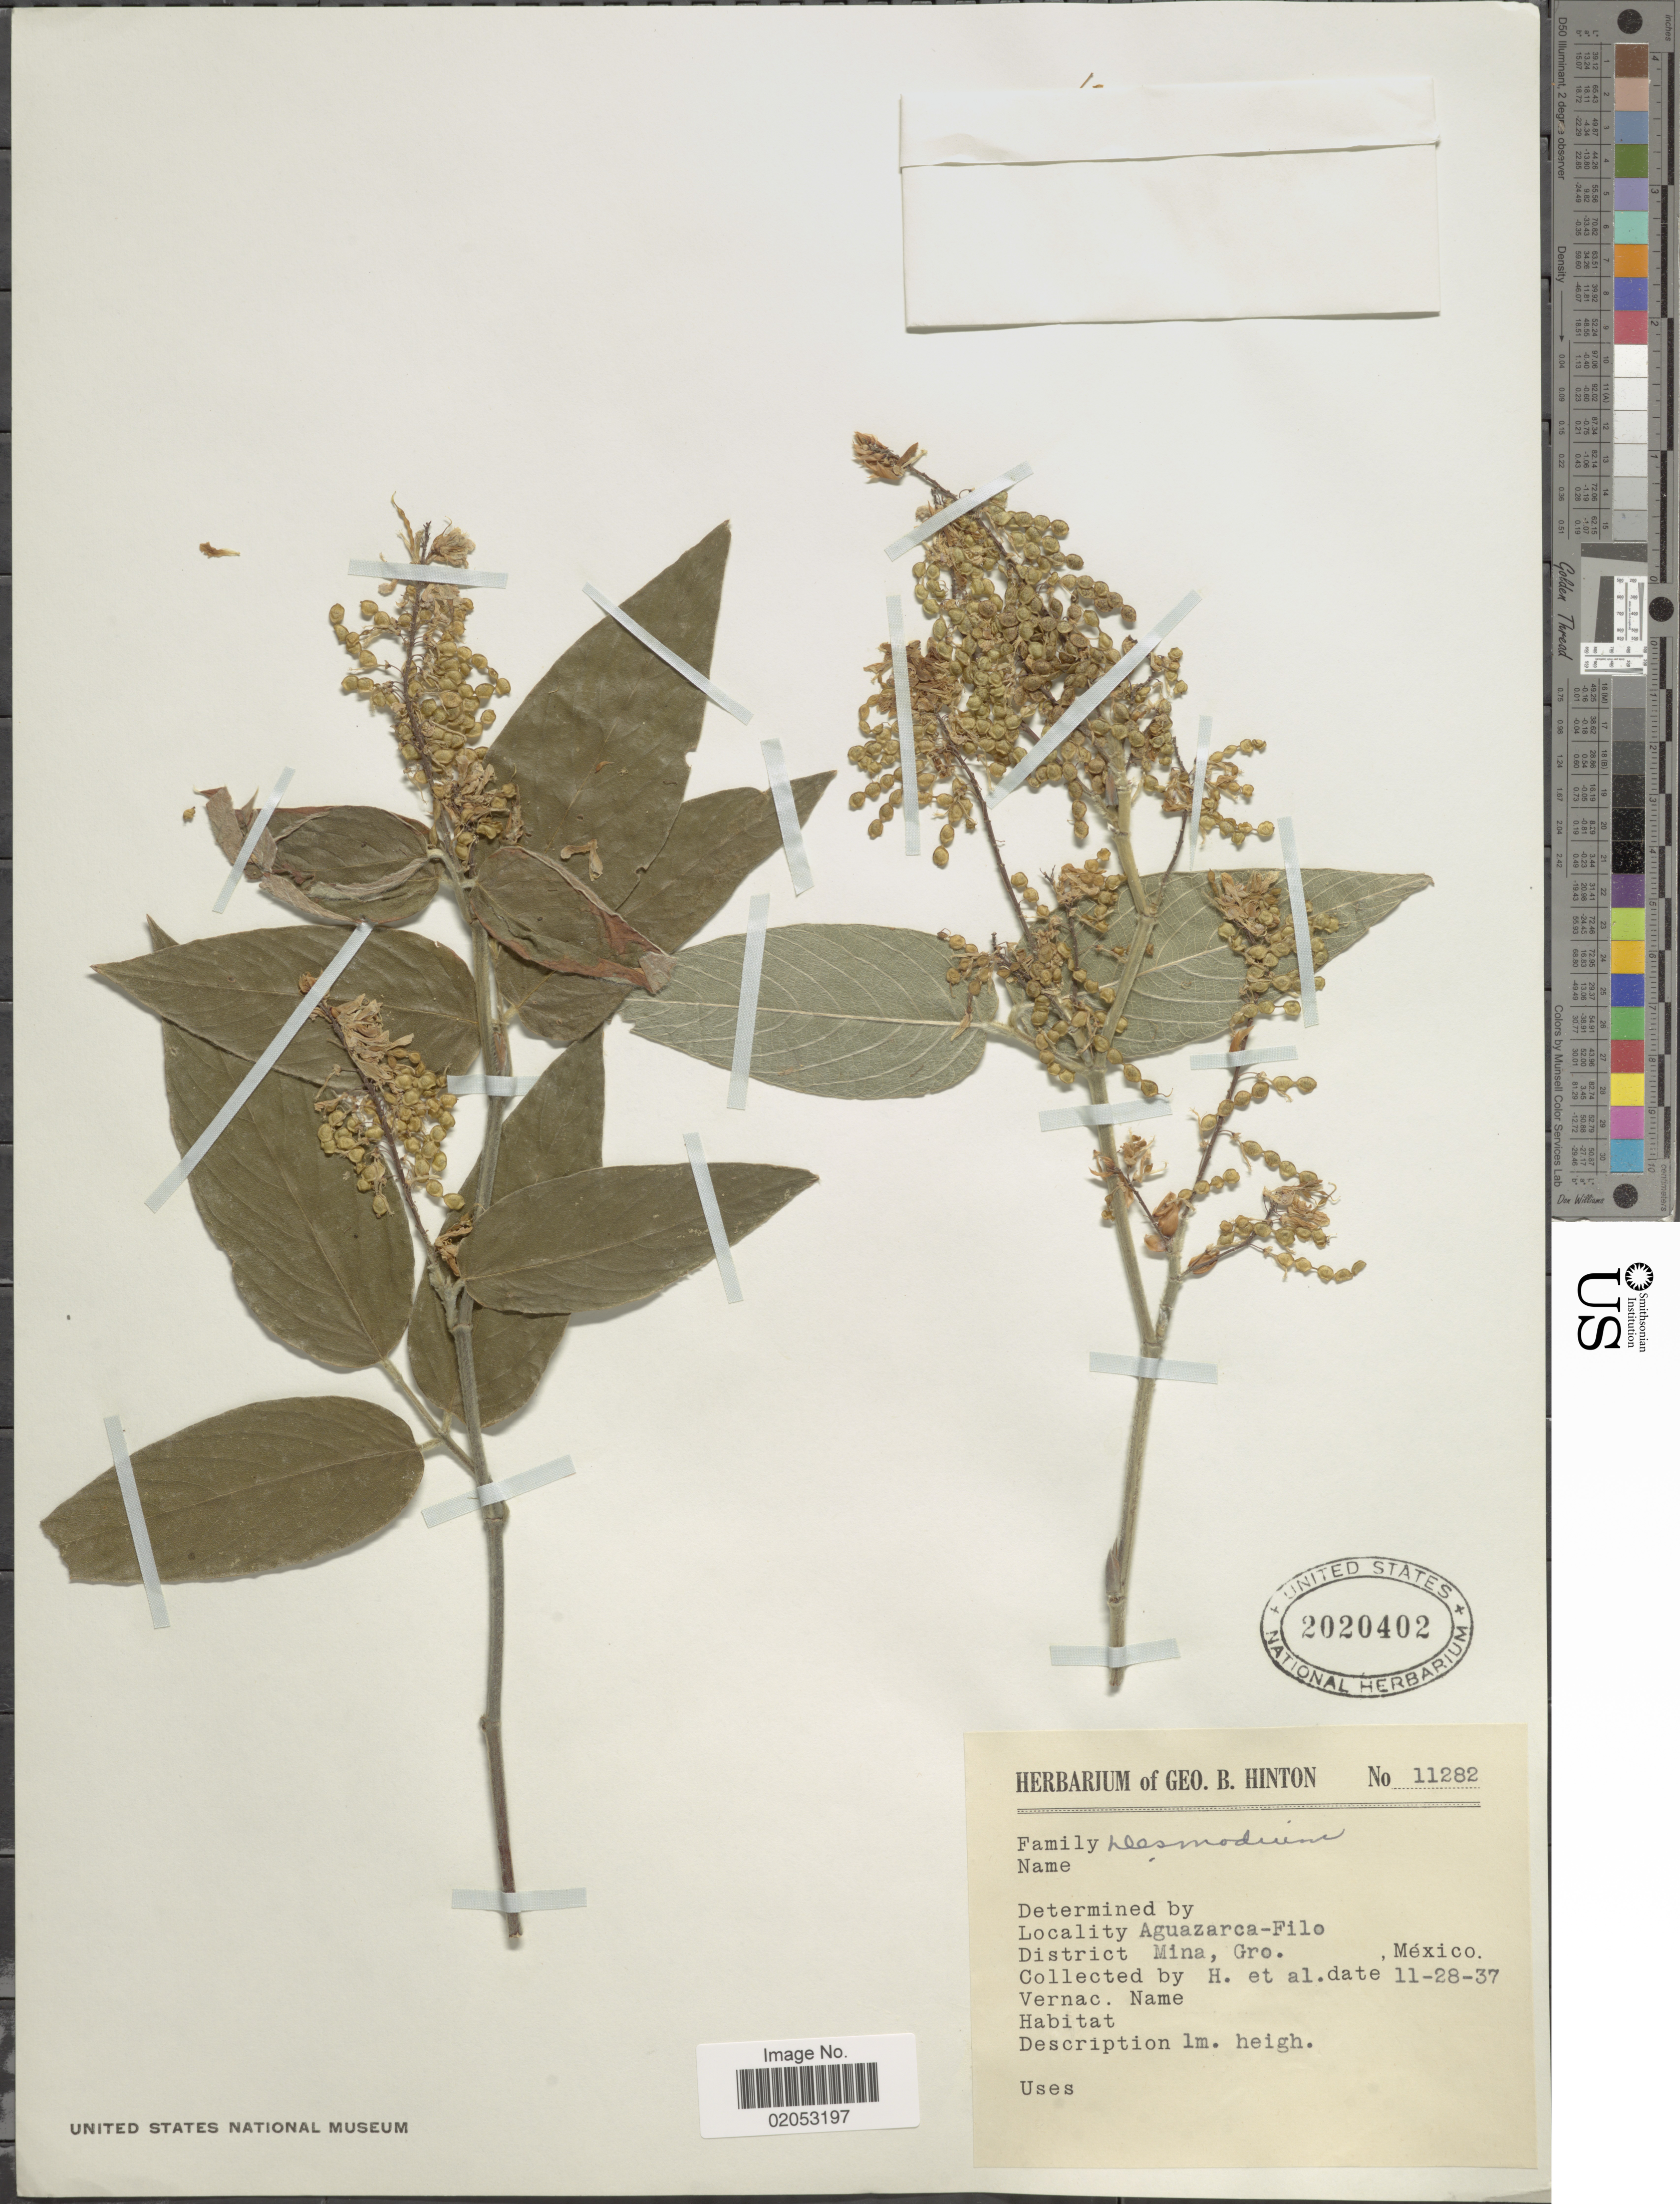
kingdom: Plantae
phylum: Tracheophyta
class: Magnoliopsida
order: Fabales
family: Fabaceae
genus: Desmodium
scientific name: Desmodium sp.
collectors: G. B. Hinton & et al.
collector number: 11282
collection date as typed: Transcribed d/m/y: 28/11/37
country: Mexico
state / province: Guerrero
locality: Aguazarca-Filo, District Mina, Gro.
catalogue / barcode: US 2020402